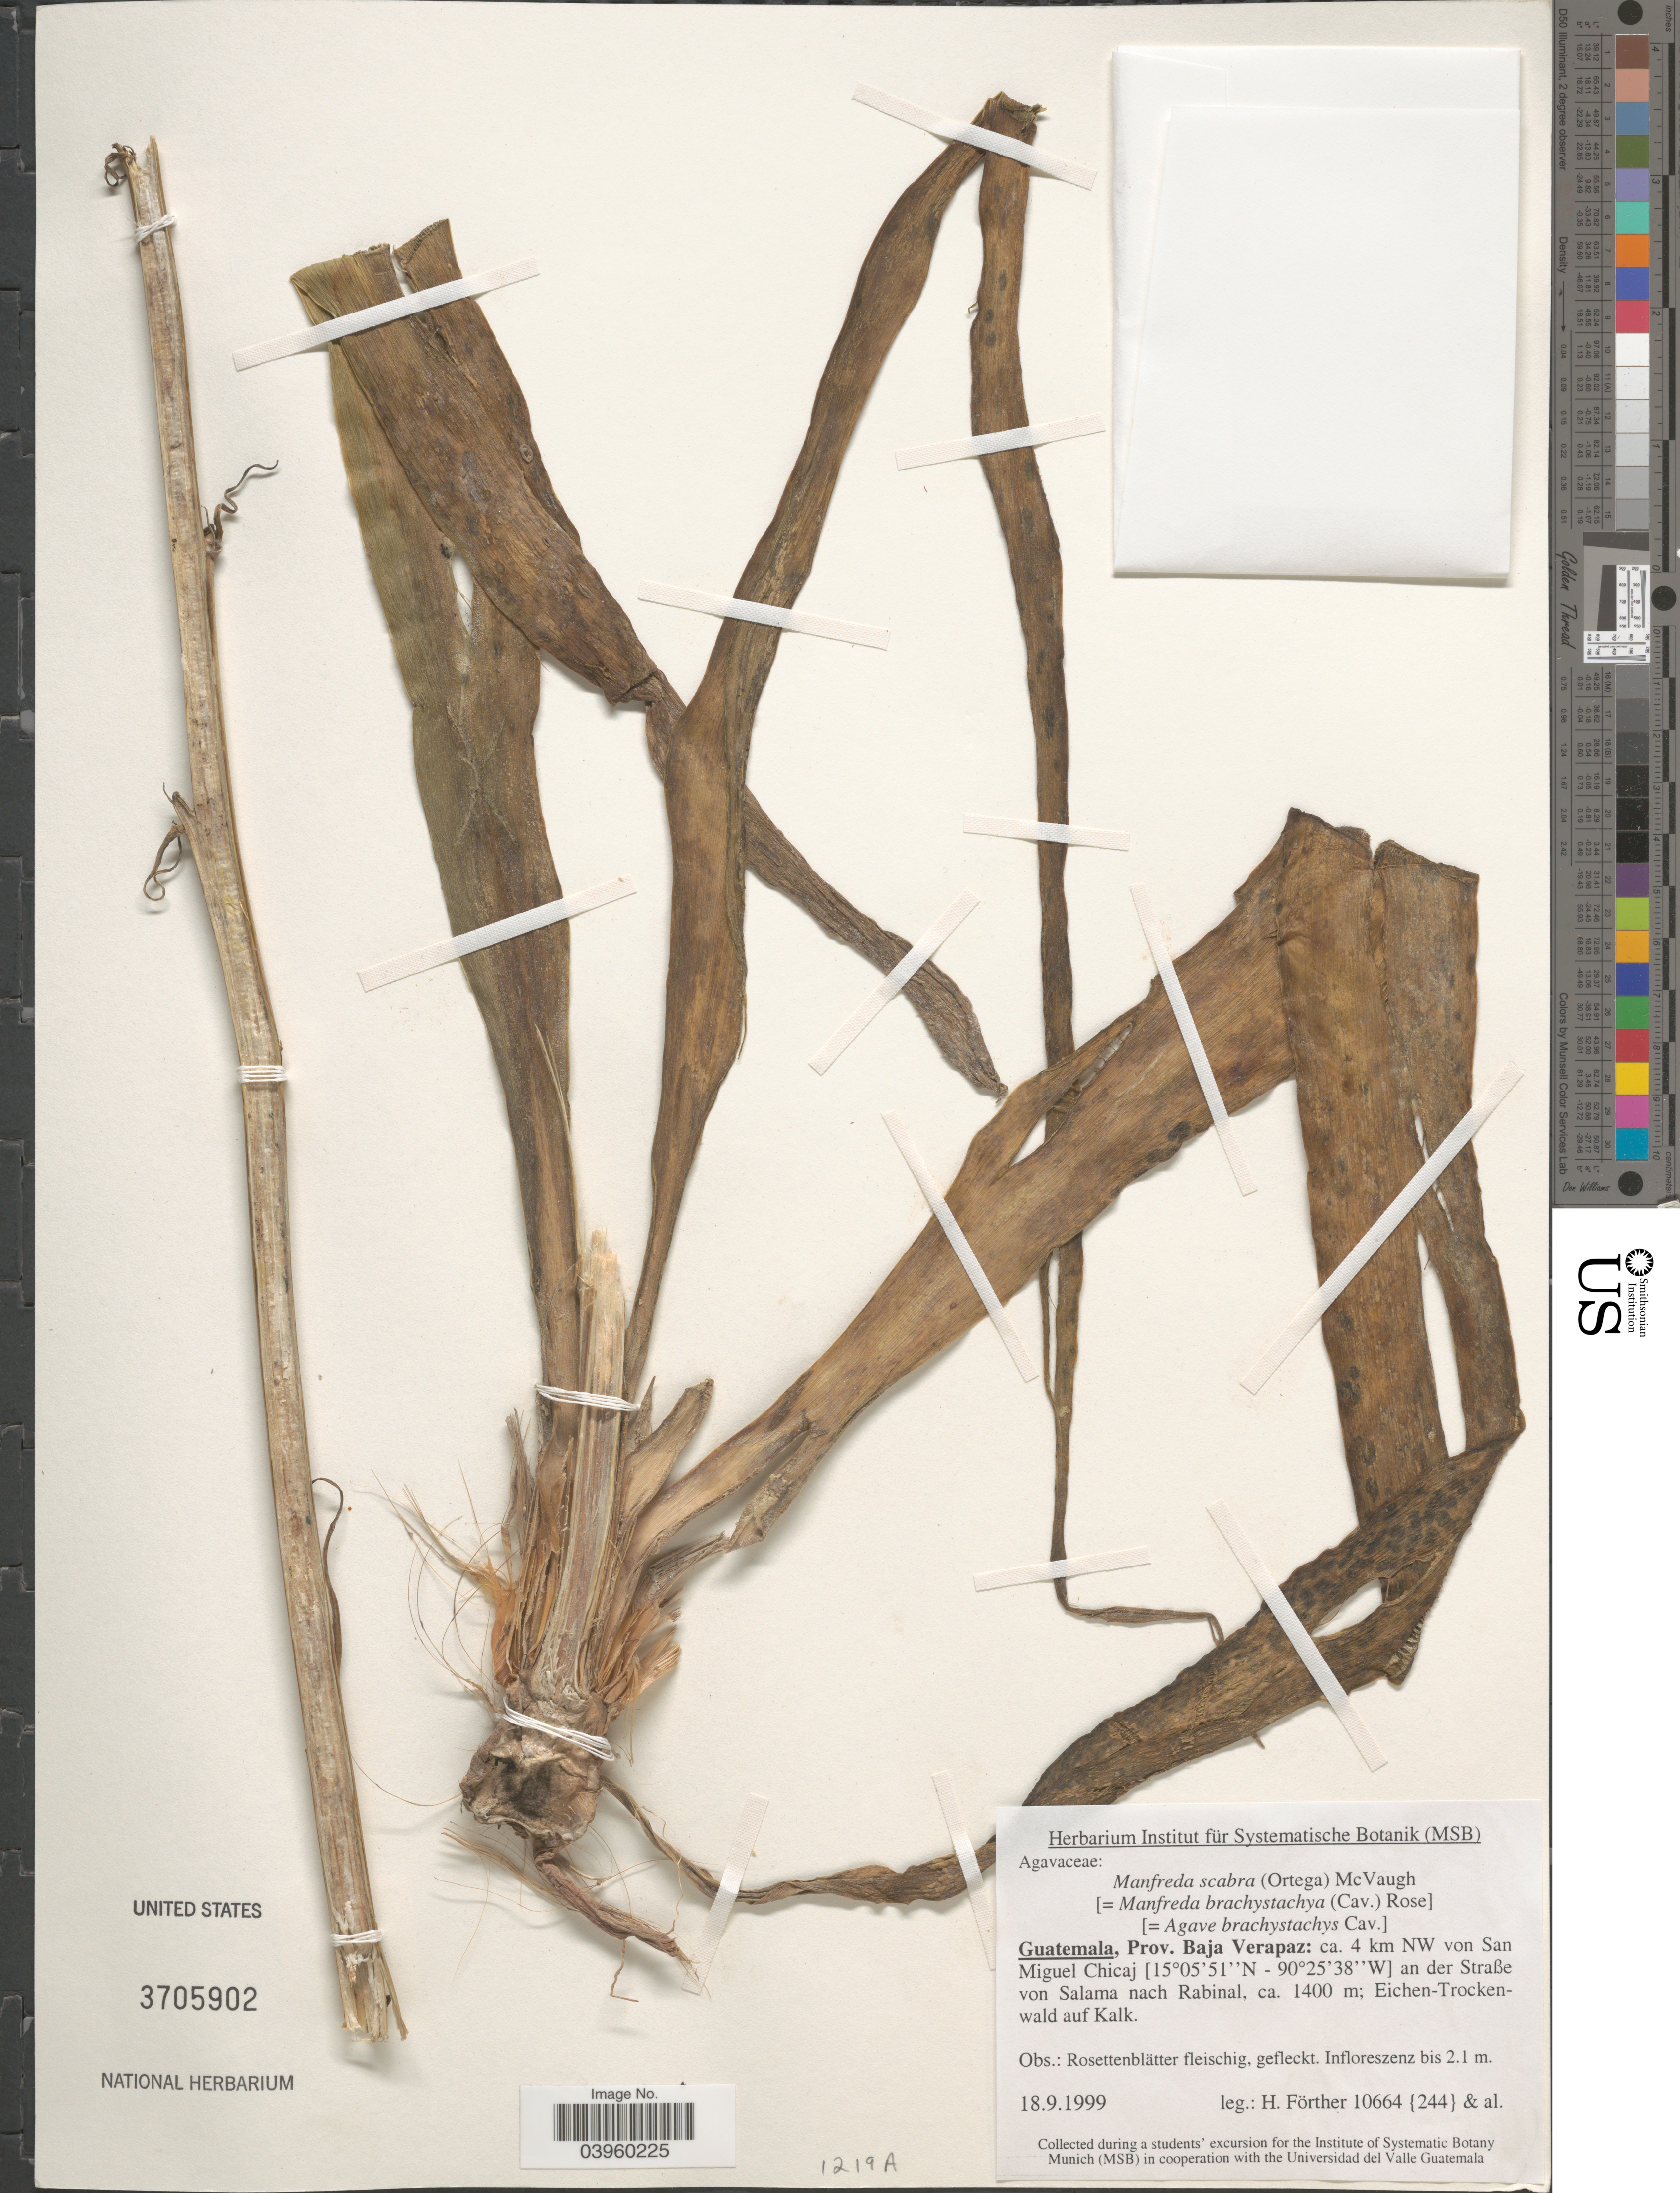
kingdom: Plantae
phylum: Tracheophyta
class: Liliopsida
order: Asparagales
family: Asparagaceae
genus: Manfreda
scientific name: Manfreda scabra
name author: (Ortega) McVaugh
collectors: H. Förther & et al.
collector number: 10664 {244}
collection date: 1999-09-18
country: Guatemala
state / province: Baja Verapaz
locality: Ca. 4 km NW von San Miguel Chicaj an der Straße von Salama nach Rabinal, Eichen-Trocken-wald auf Kalk.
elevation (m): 1400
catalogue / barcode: US 3705902